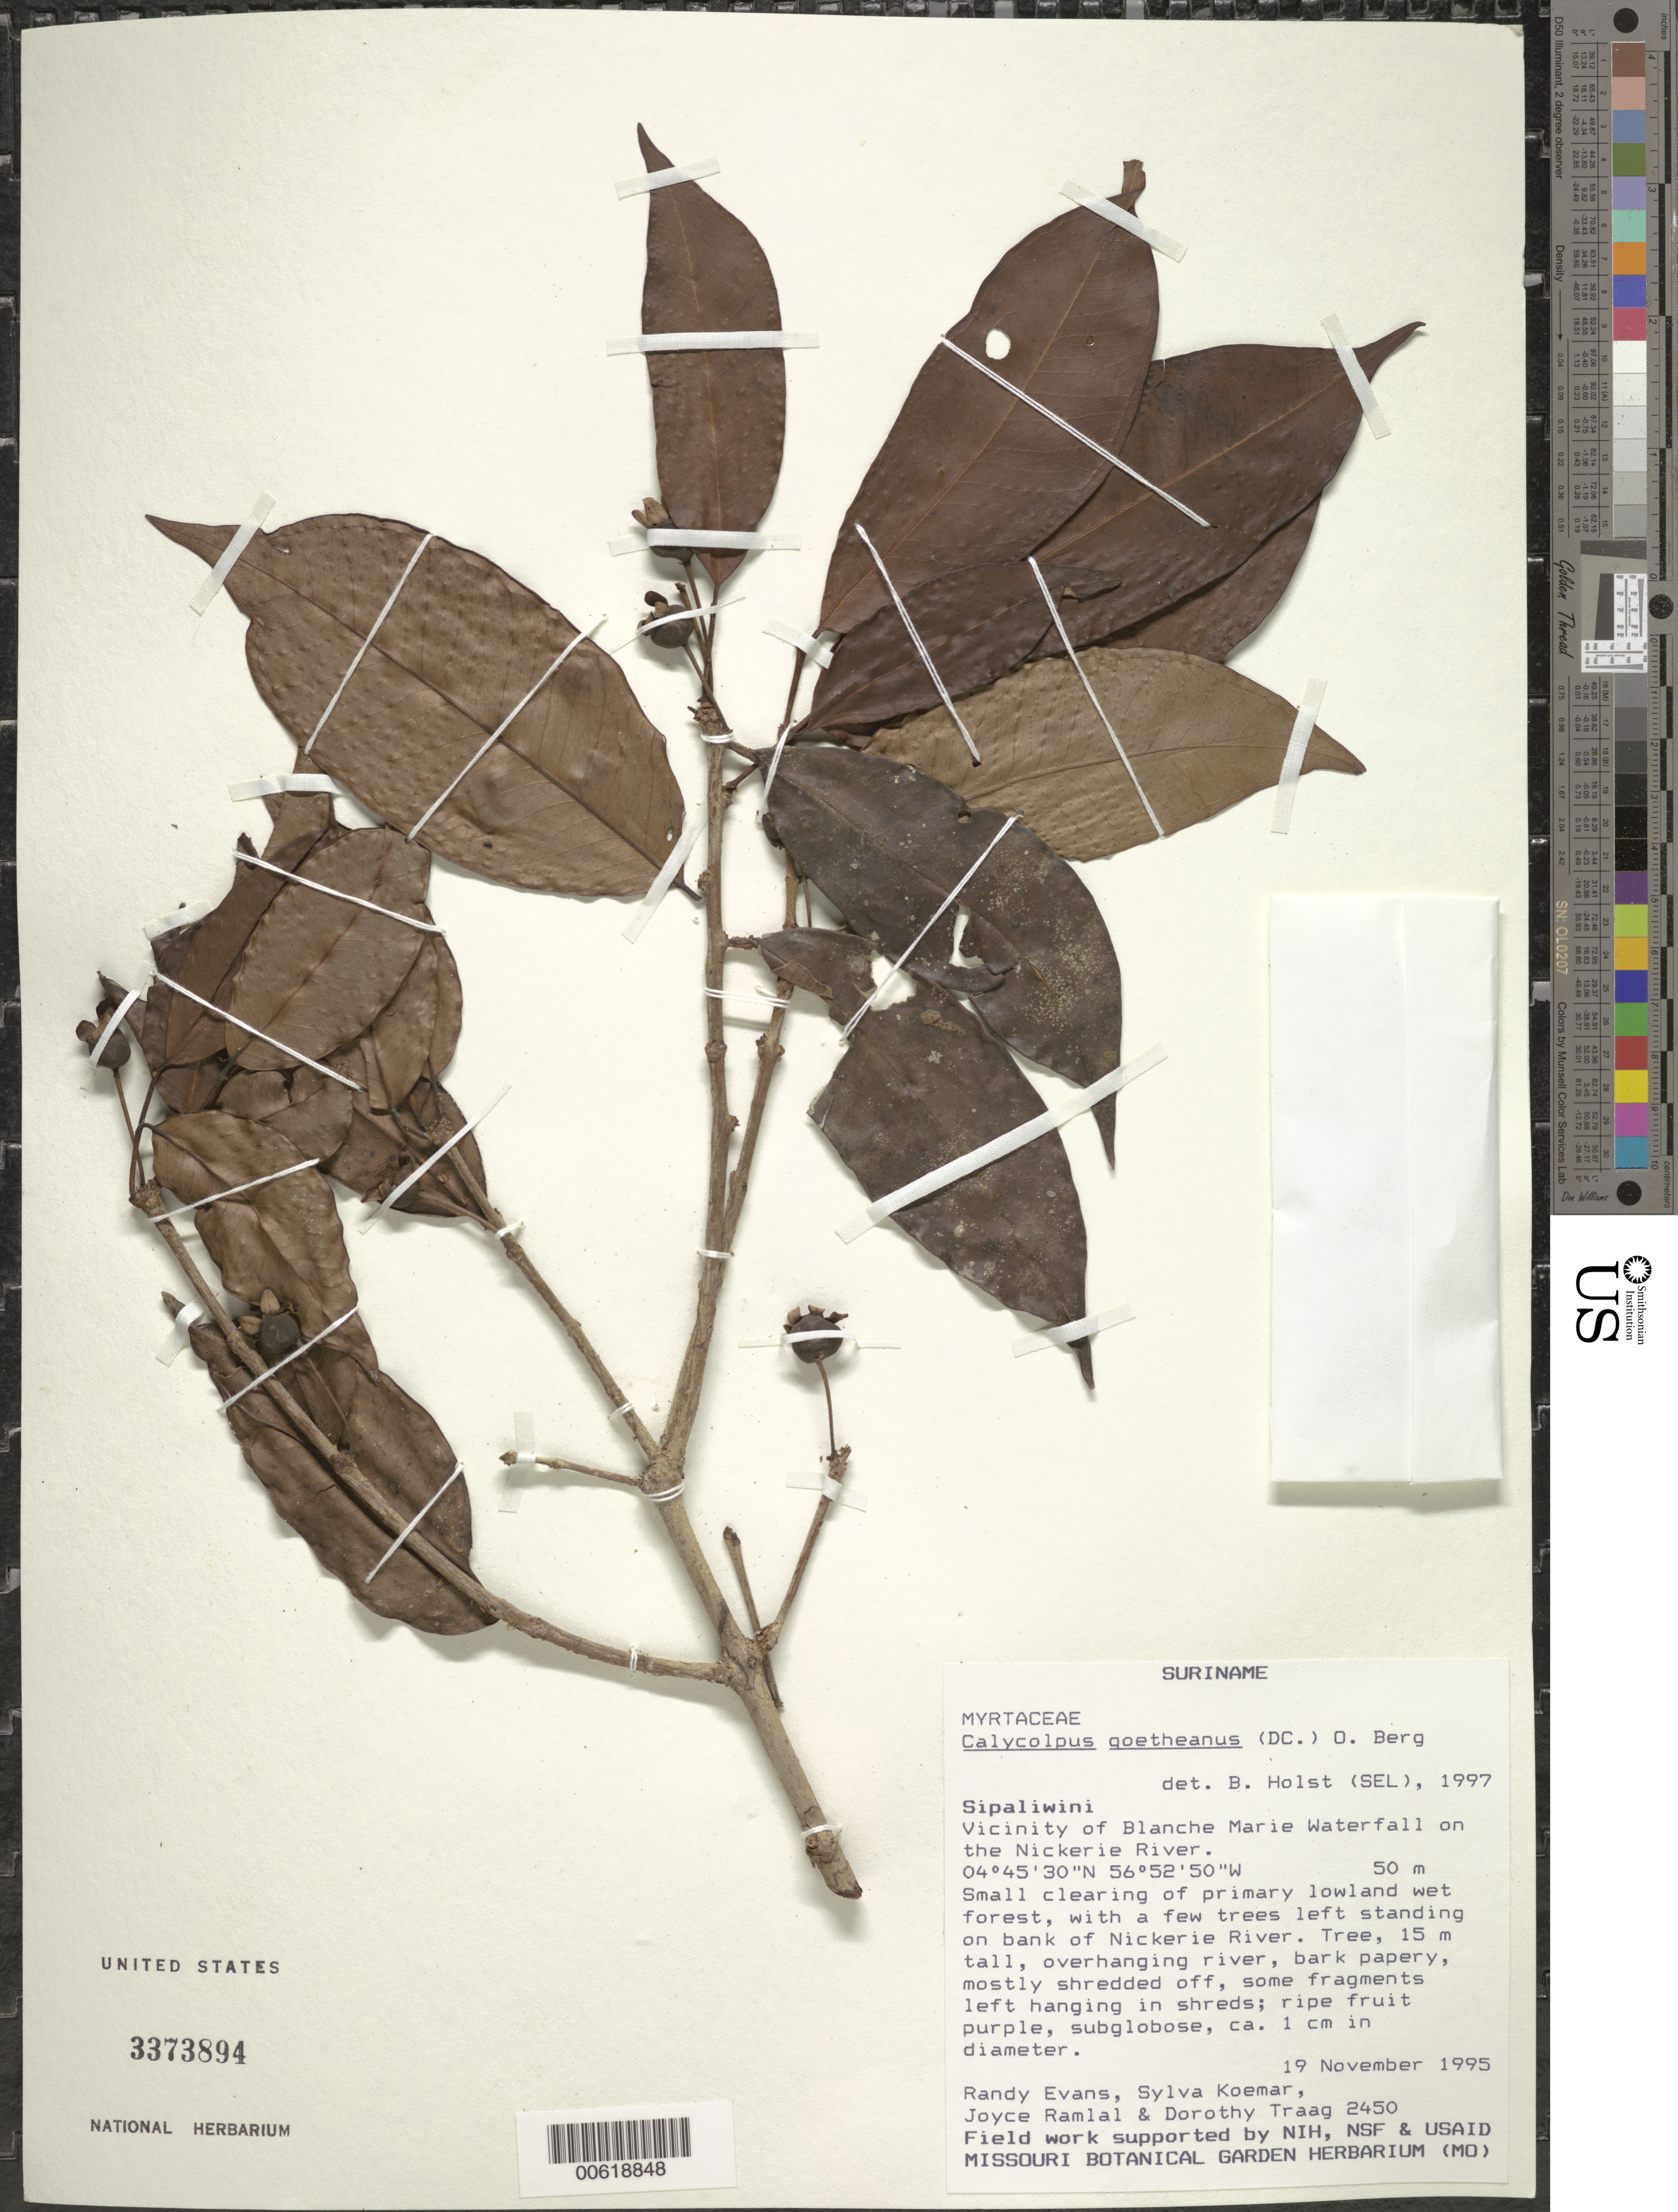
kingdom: Plantae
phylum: Tracheophyta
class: Magnoliopsida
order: Myrtales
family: Myrtaceae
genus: Calycolpus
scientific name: Calycolpus goetheanus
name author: (DC.) O. Berg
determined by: Holst, Bruce K.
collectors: R. Evans, S. Koemar, J. Ramlal & D. Traag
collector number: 2450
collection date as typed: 19-Nov-95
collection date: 1995-11-19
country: Suriname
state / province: Sipaliwini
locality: Blanche Marie Waterfall, vic., on Nickerie R.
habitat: Primary lowland wet forest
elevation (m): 50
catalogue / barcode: US 3373894